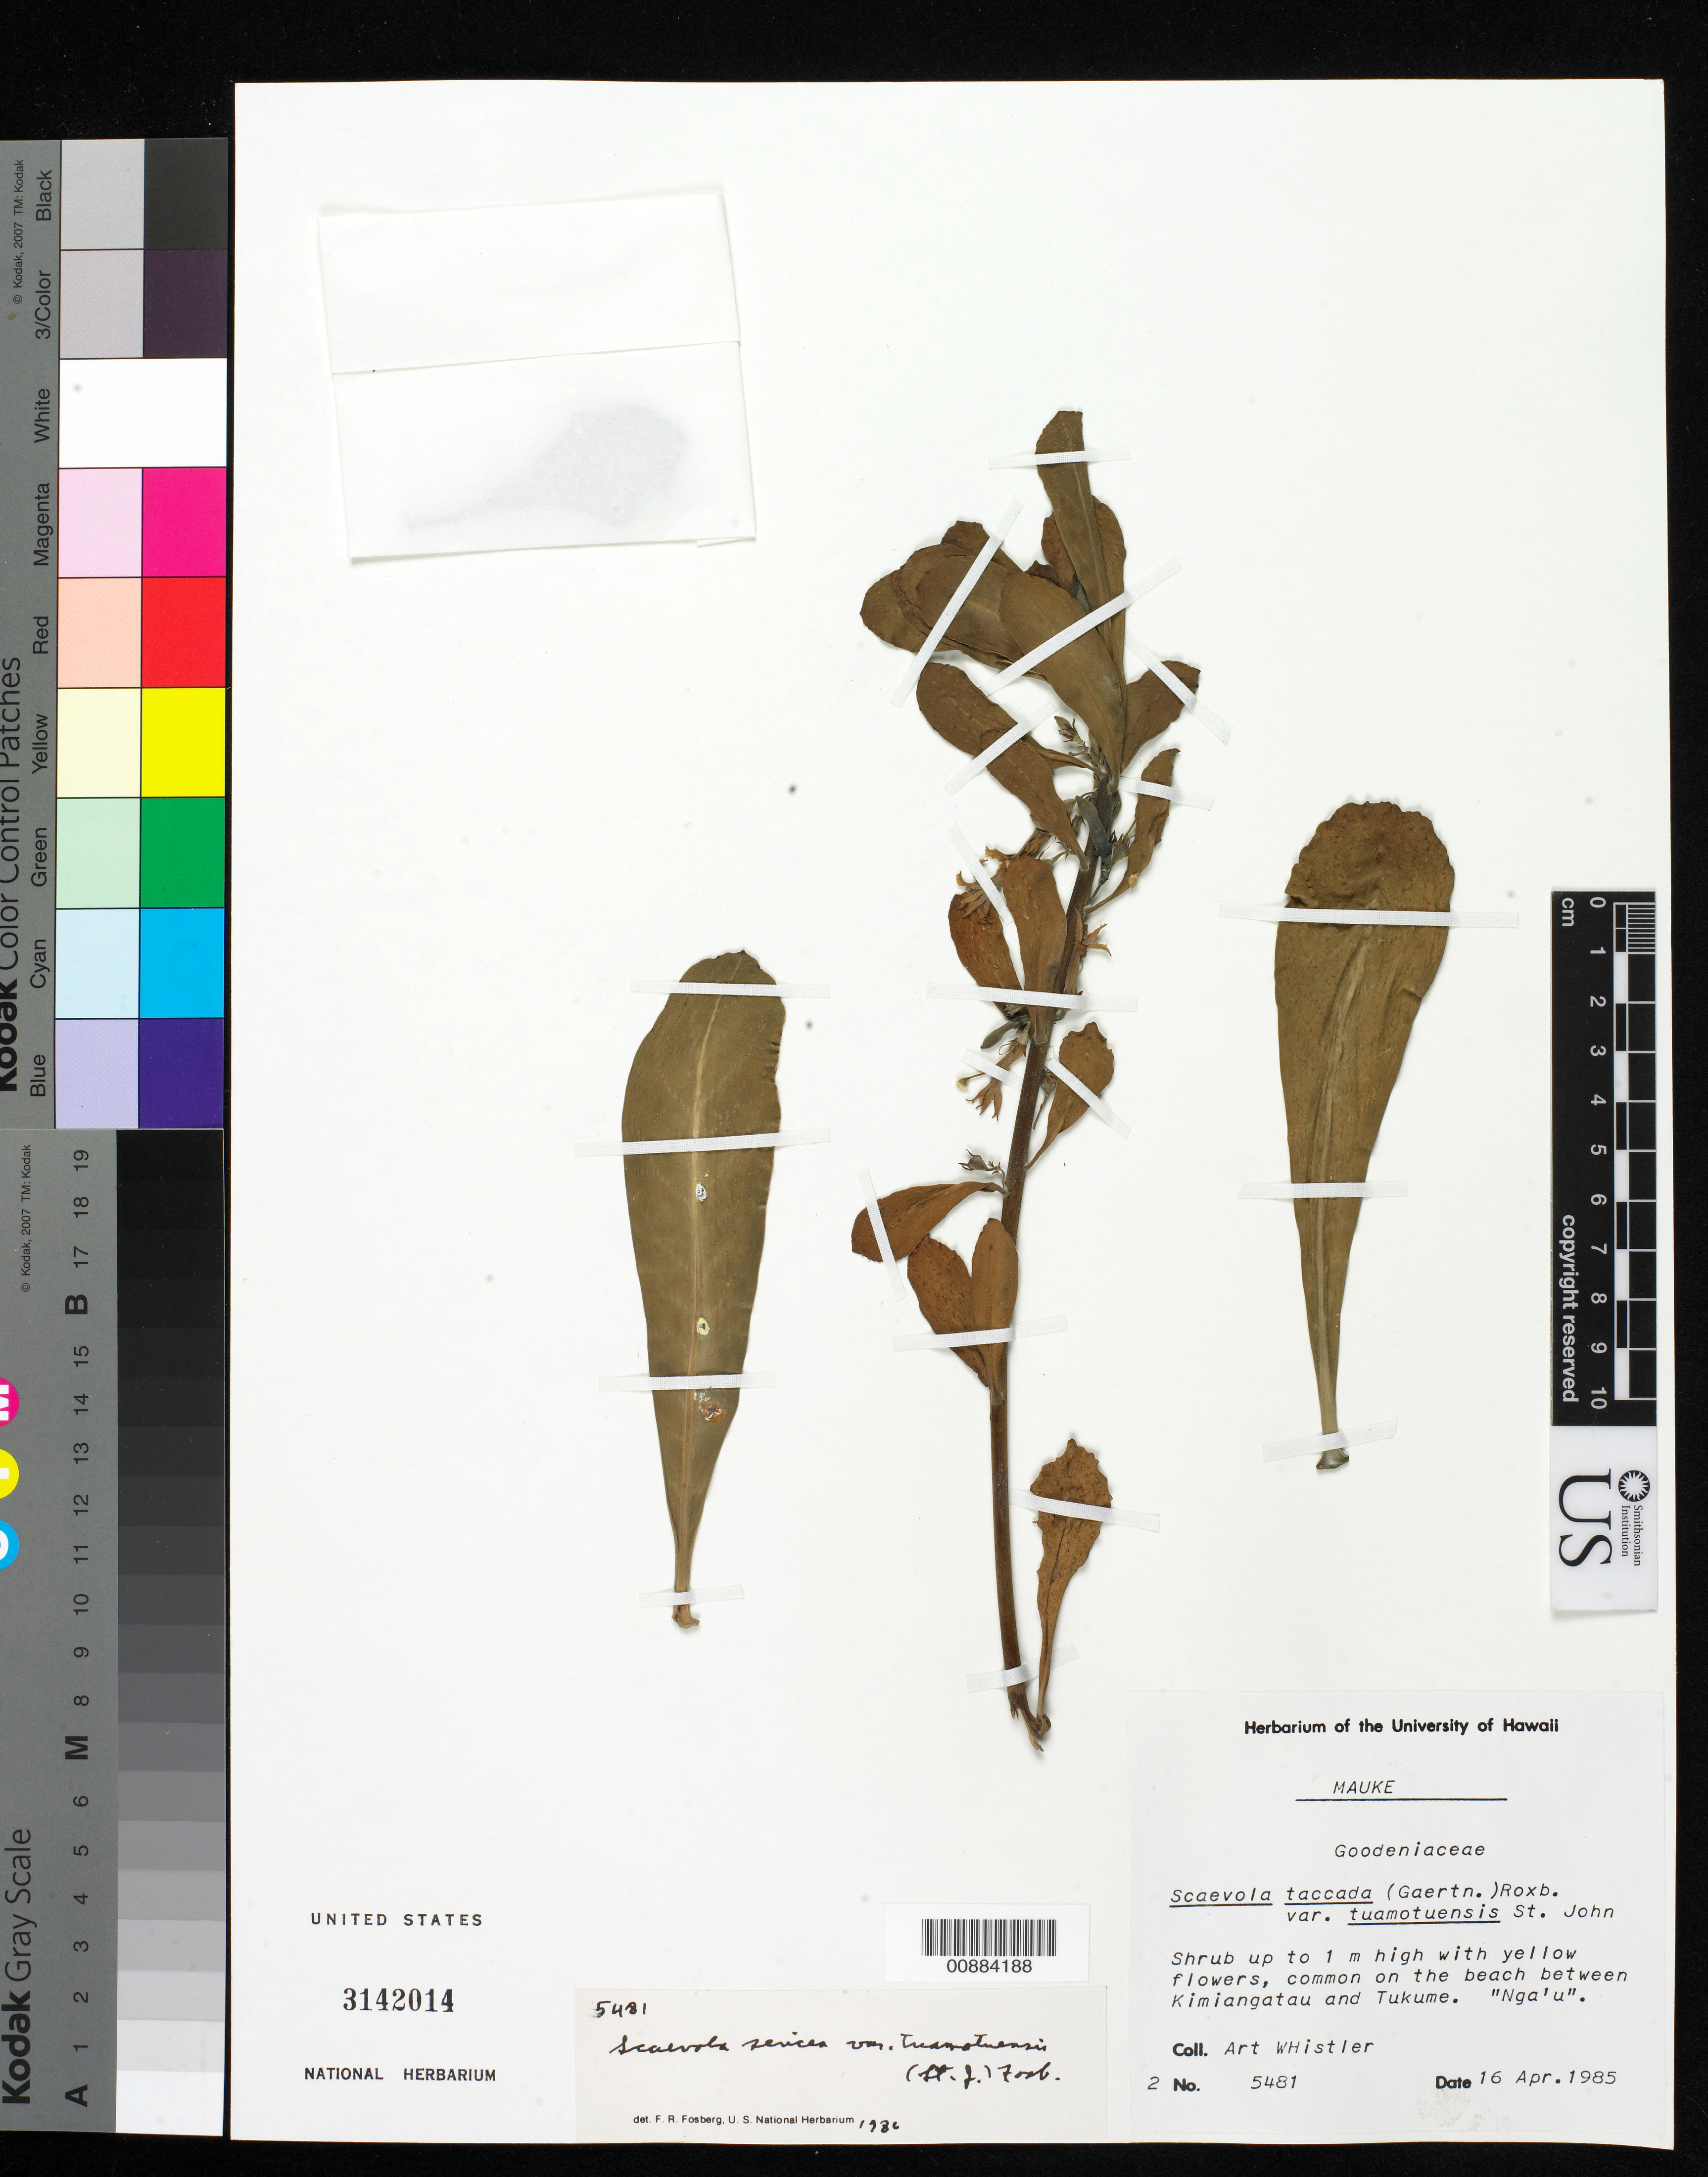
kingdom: Plantae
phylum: Tracheophyta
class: Magnoliopsida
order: Asterales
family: Goodeniaceae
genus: Scaevola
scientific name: Scaevola taccada var. tuamotensis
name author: H. St. John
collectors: A. Whistler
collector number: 5481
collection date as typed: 16 Apr 1985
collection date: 1985-04-16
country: Cook Islands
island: Mauke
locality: between Kimiangatau and Tukume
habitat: on the beach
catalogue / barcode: US 3142014